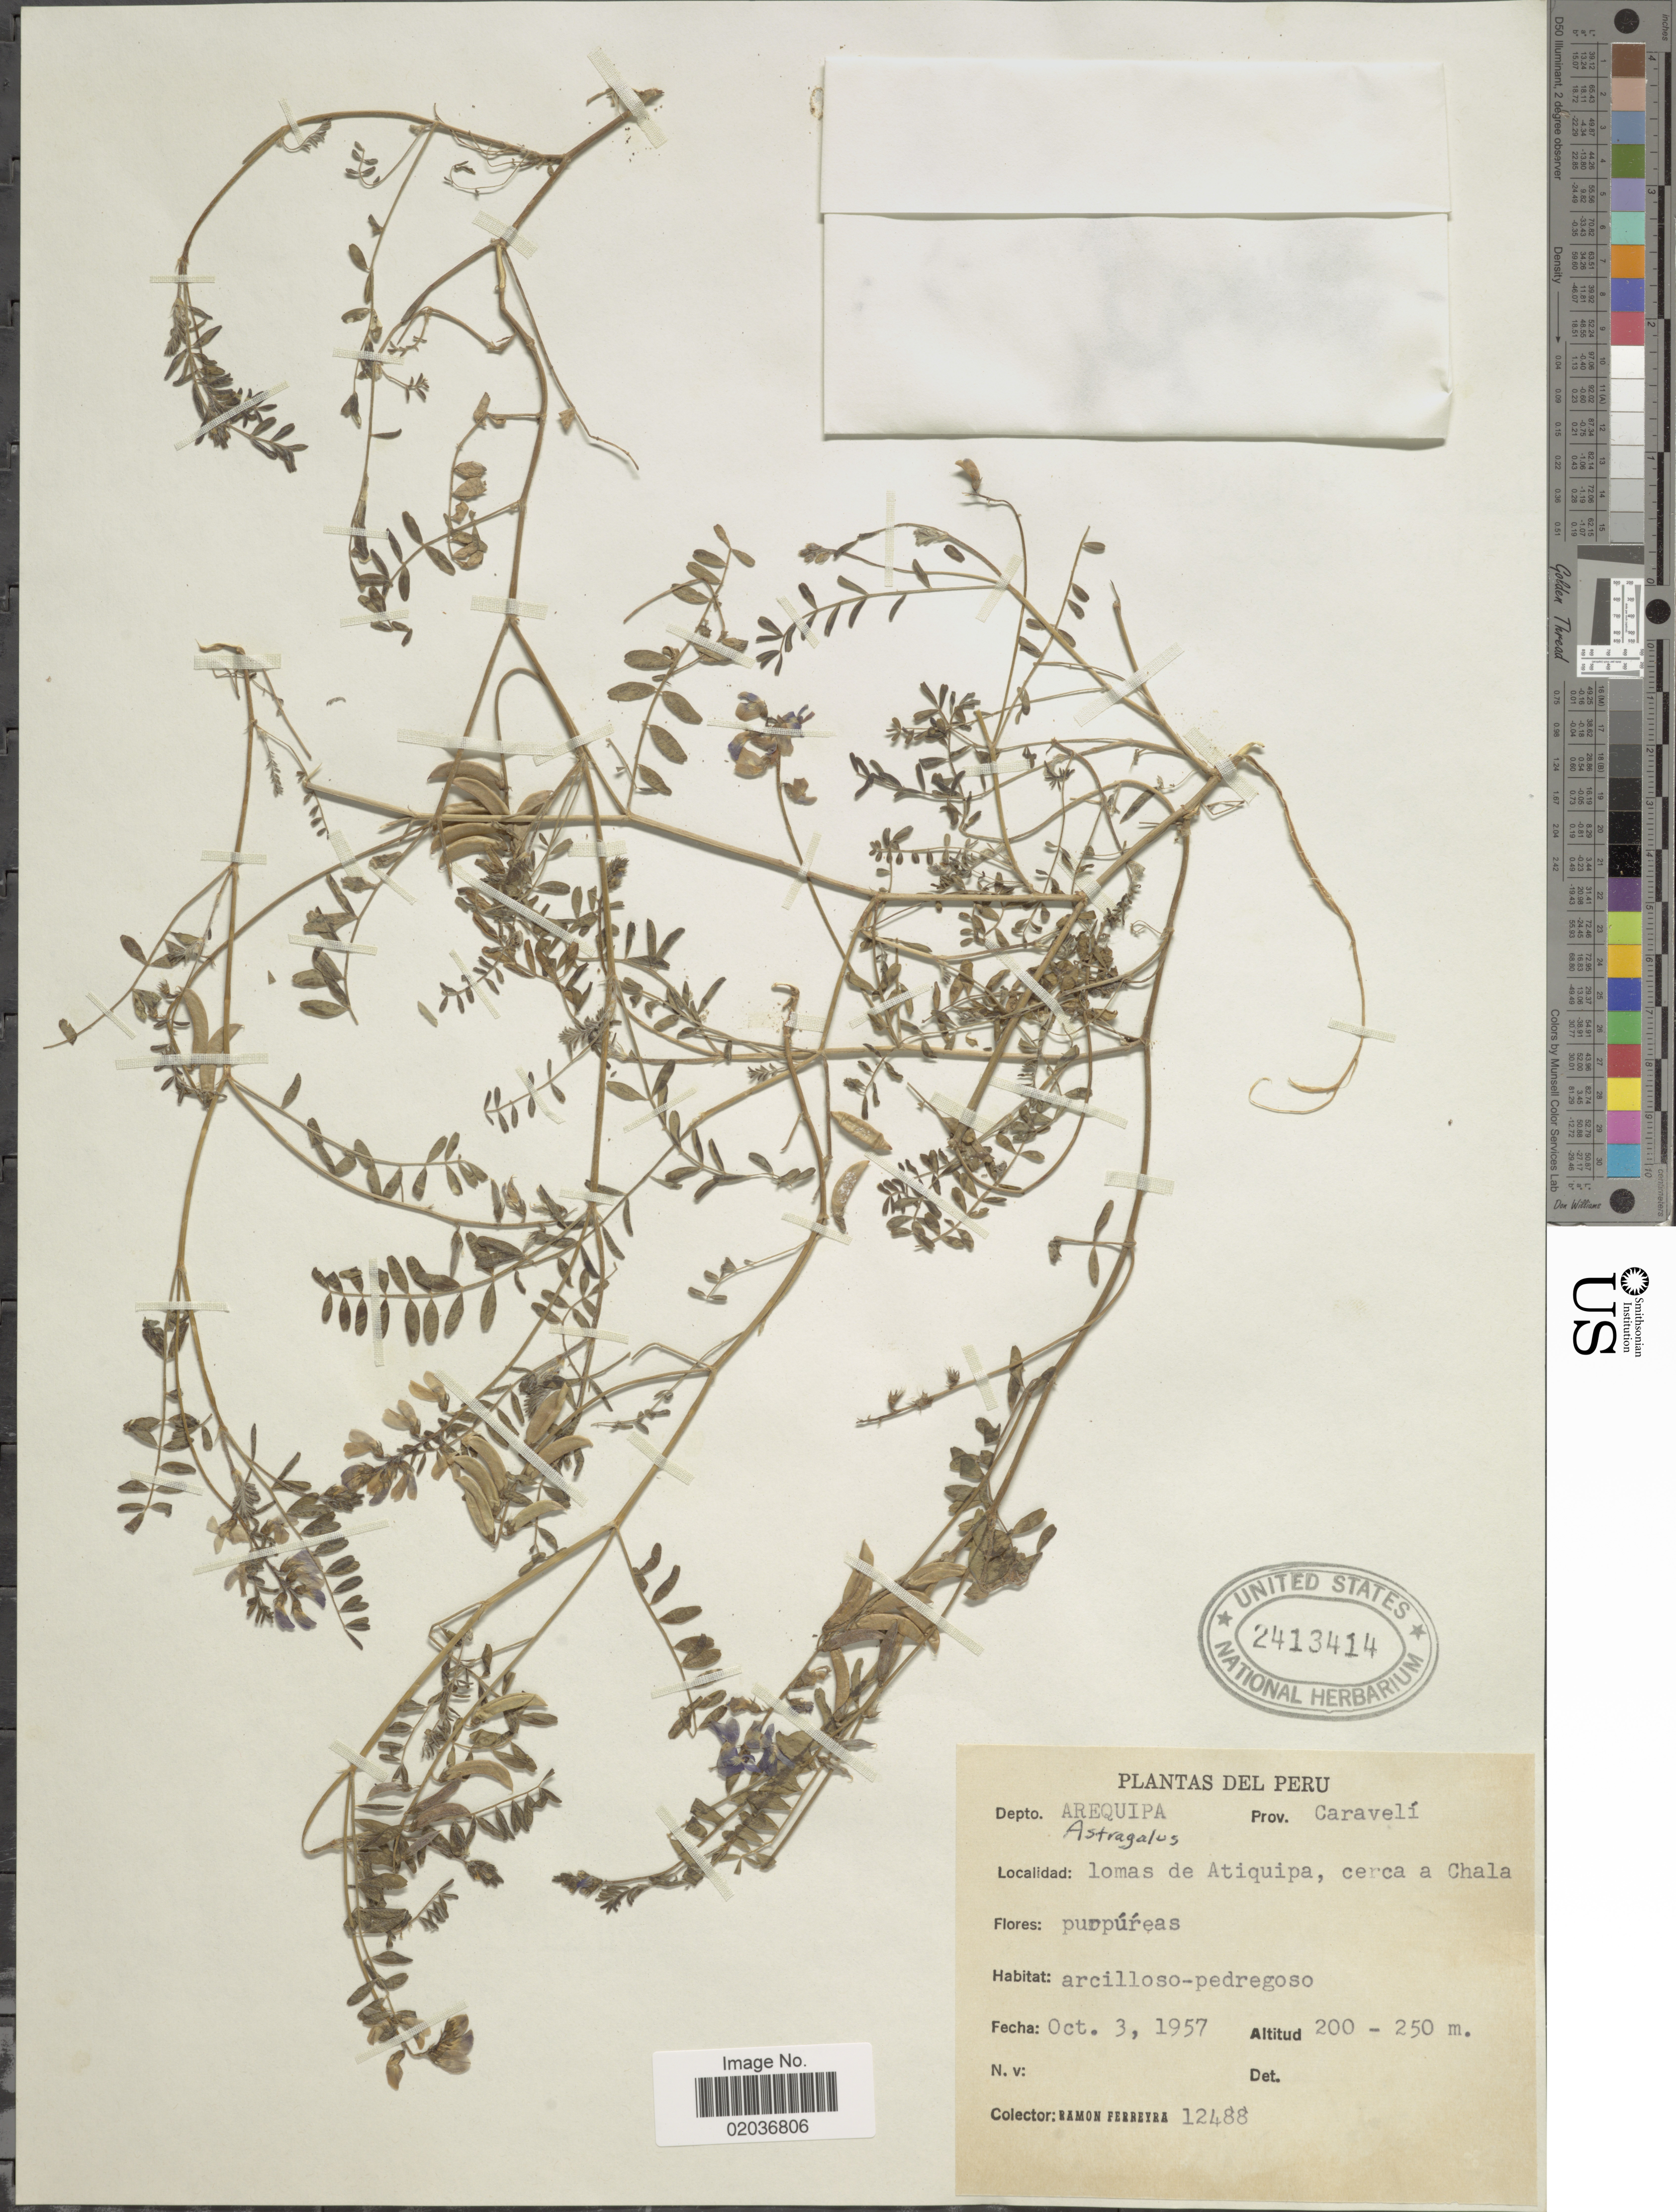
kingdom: Plantae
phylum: Tracheophyta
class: Magnoliopsida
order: Fabales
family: Fabaceae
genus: Astragalus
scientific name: Astragalus sp.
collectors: R. A. Ferreyra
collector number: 12488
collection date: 1957-10-03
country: Peru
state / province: Arequipa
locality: Depto. Areguipa, Prov. Caravelí, lomas de Atiquipa, cerca a Chala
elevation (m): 200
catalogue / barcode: US 2413414